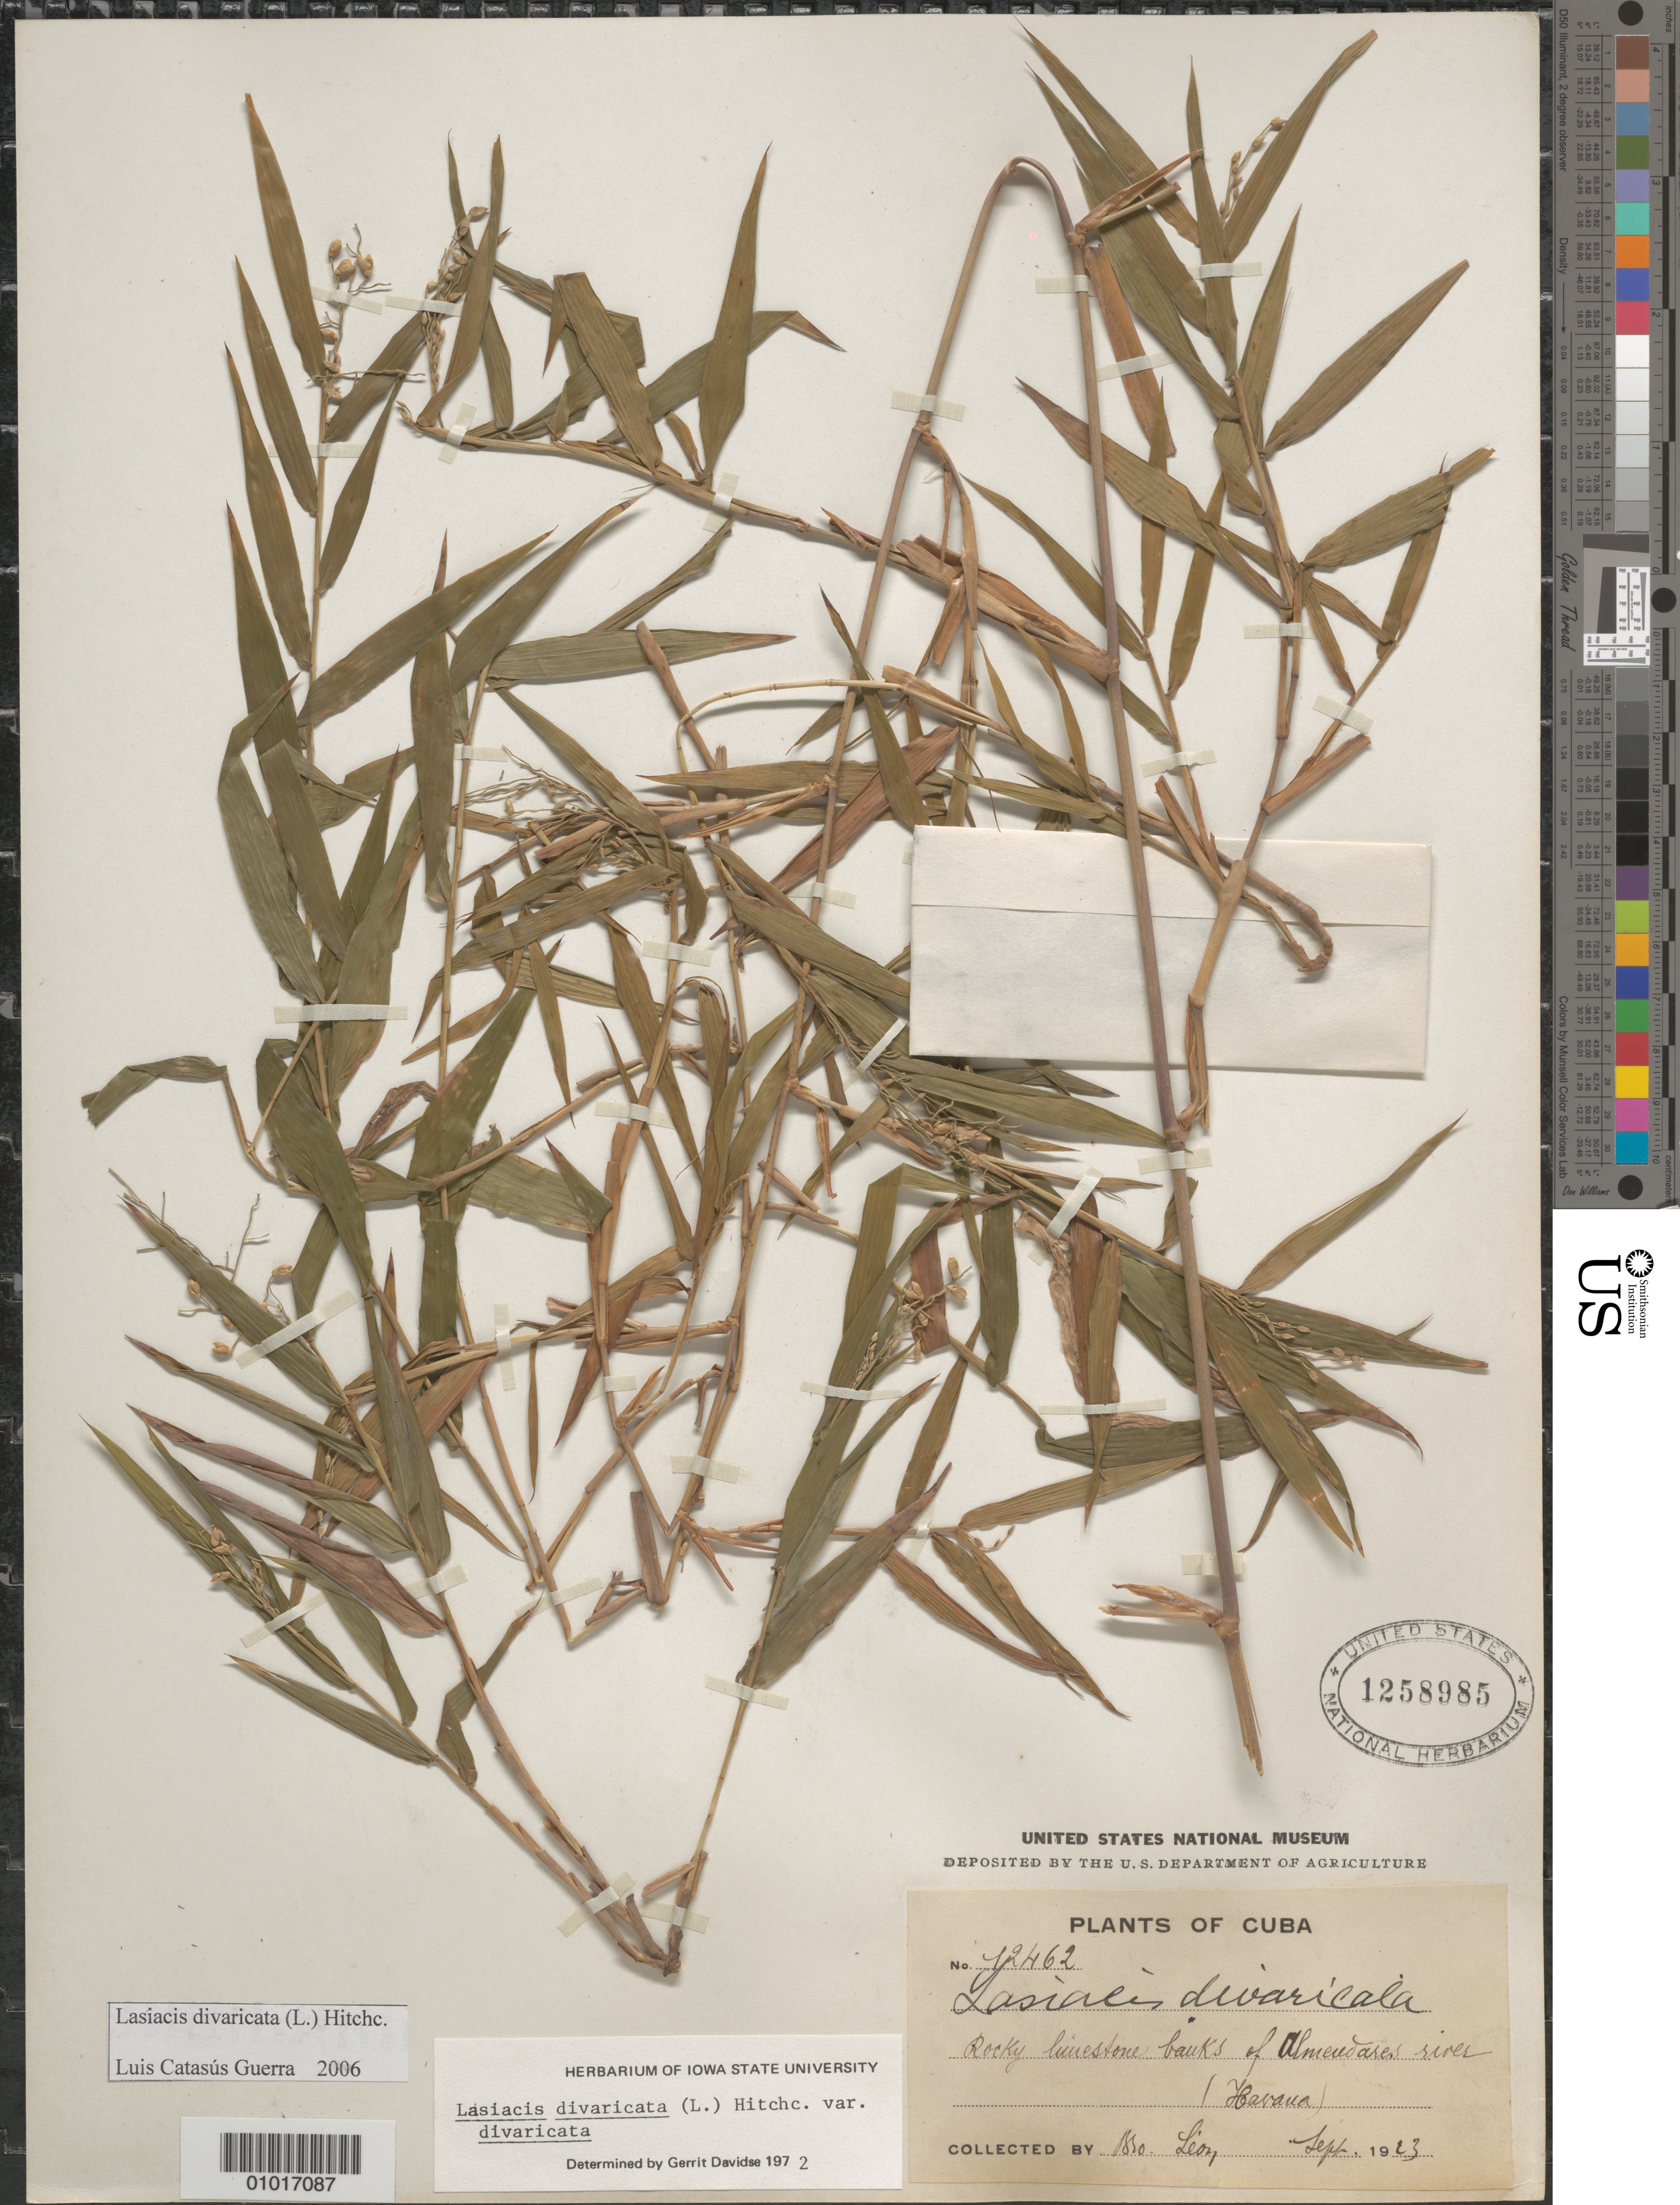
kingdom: Plantae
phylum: Tracheophyta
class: Liliopsida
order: Poales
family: Poaceae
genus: Lasiacis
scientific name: Lasiacis divaricata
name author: (L.) Hitchc.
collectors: Bro. León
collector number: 12462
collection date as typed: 01 Sep 1923 to 30 Sep 1923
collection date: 1923-09-01/1923-09-30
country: Cuba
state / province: La Habana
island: Cuba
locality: Rocky limestone banks of Almendares river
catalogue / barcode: US 1258985